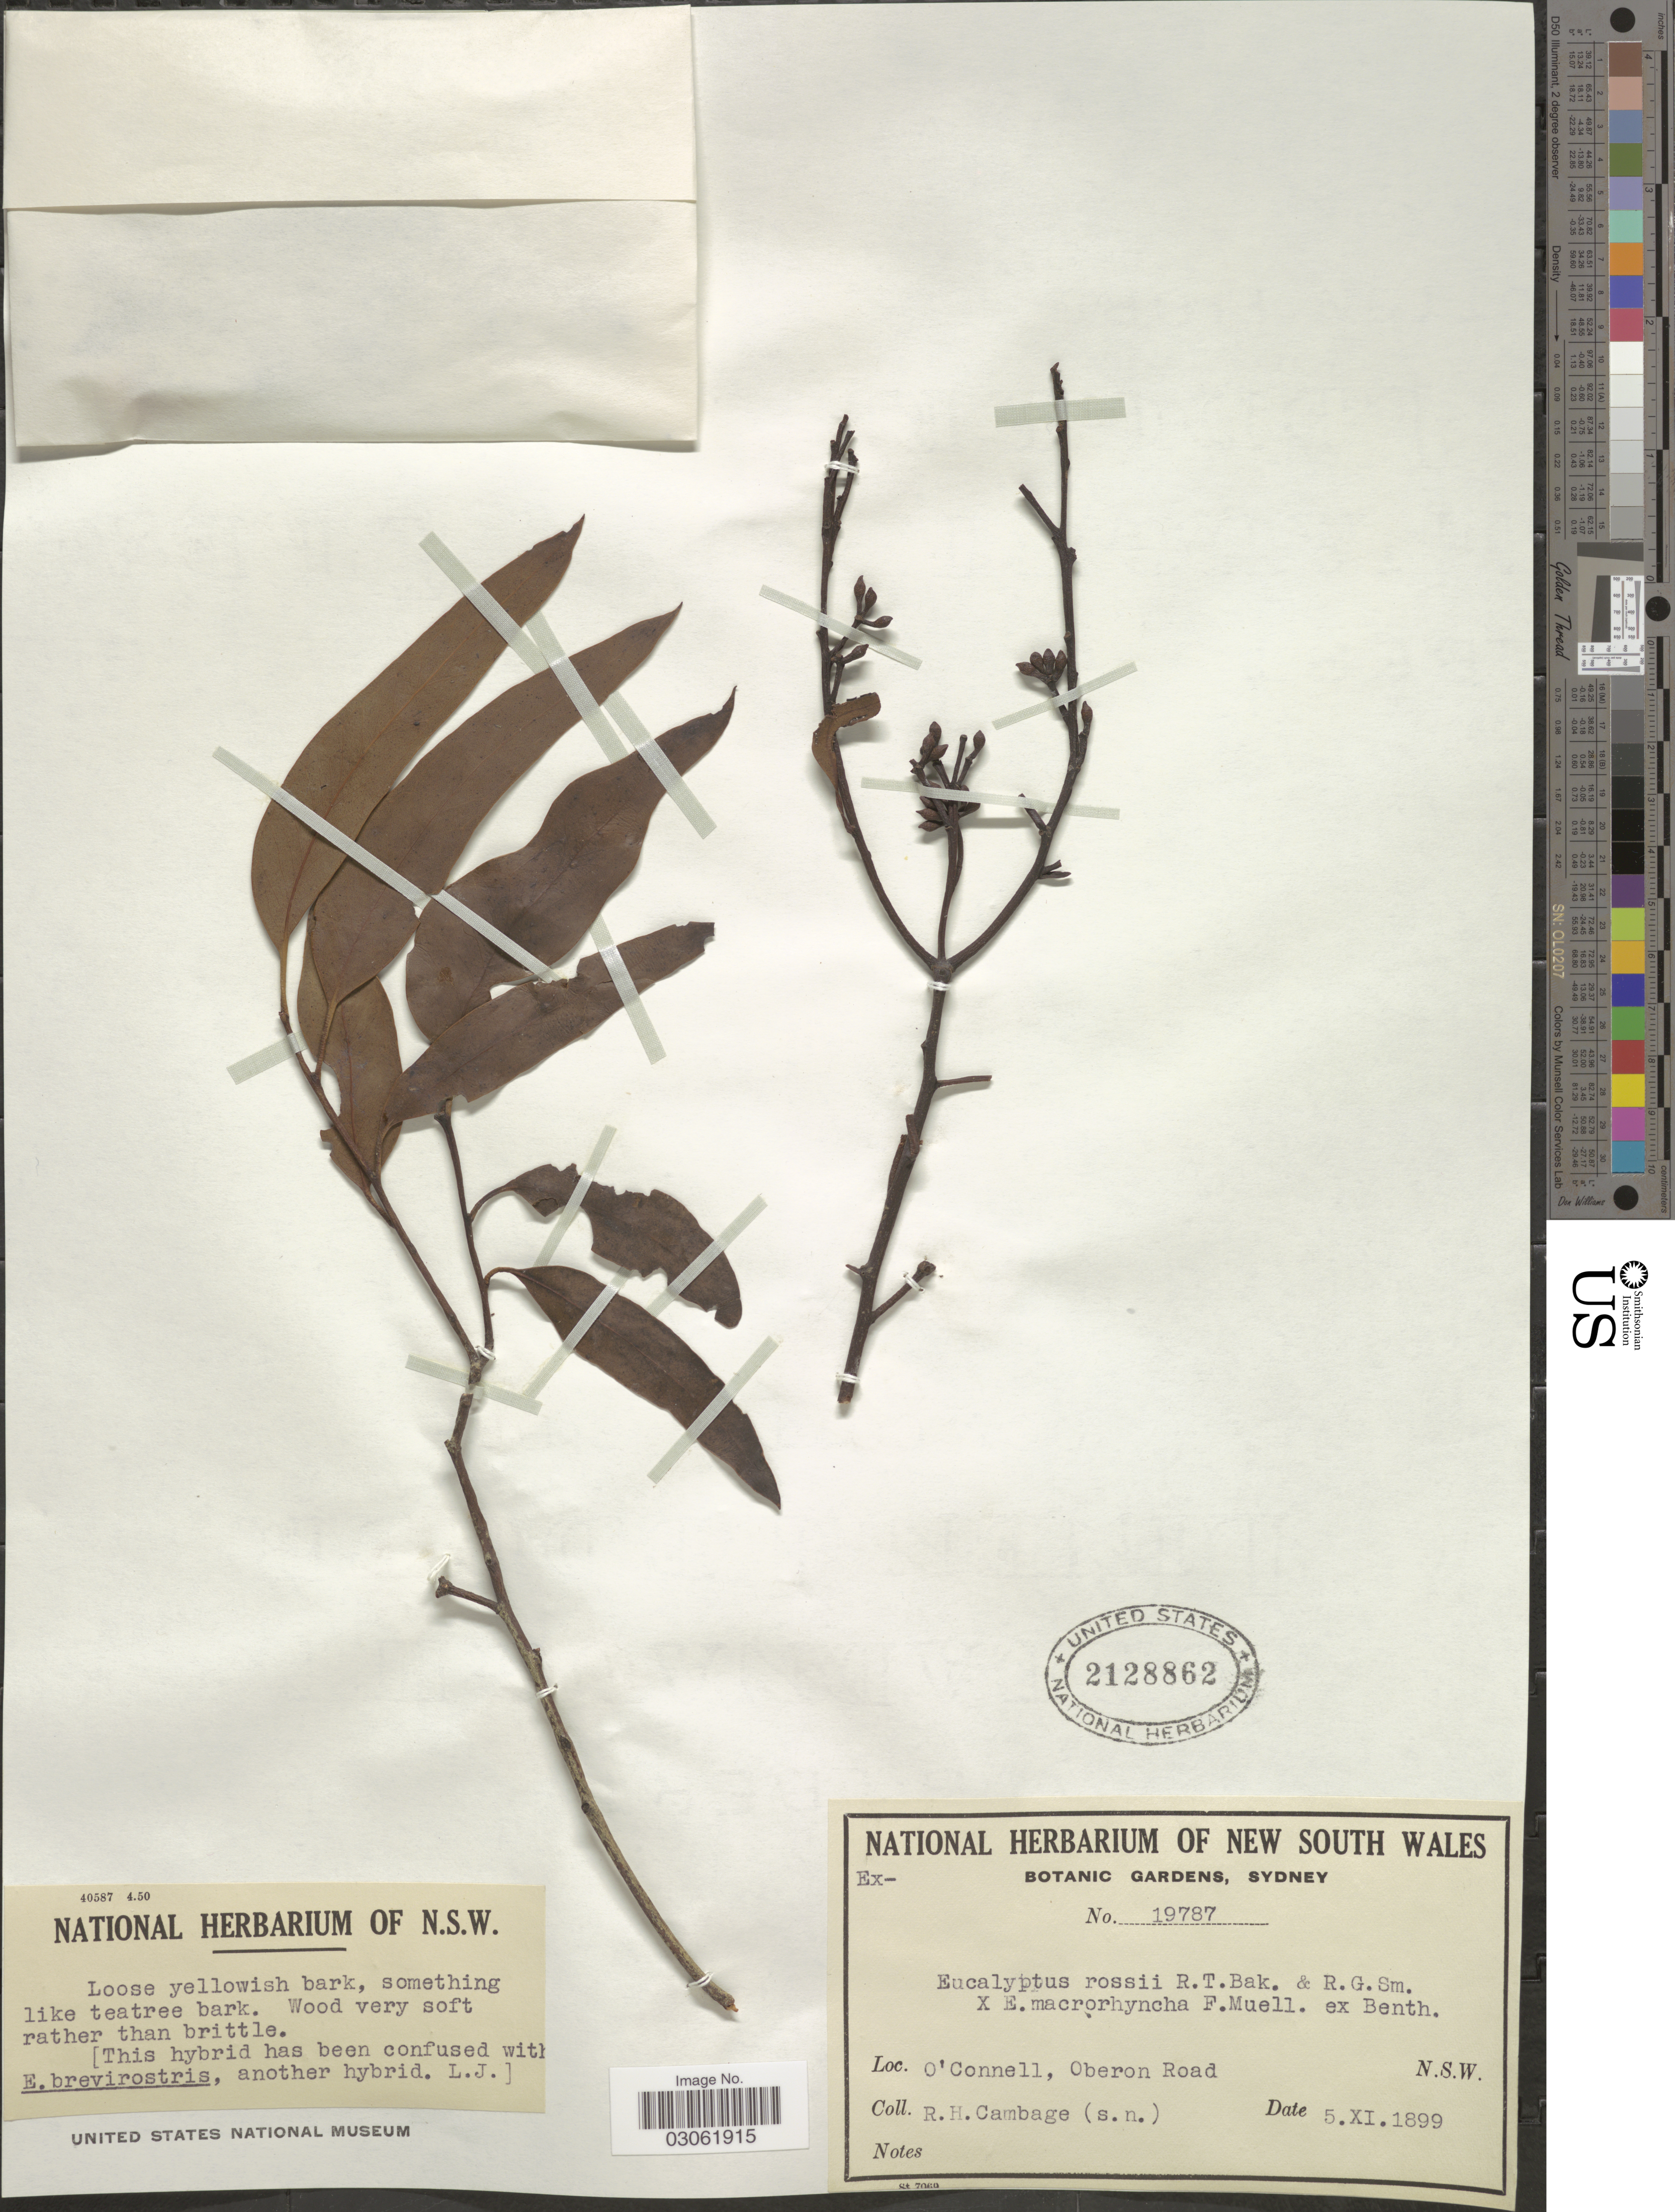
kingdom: Plantae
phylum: Tracheophyta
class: Magnoliopsida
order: Myrtales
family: Myrtaceae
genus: Eucalyptus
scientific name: Eucalyptus rossii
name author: R.T. Baker & H.G. Sm.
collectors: R. Cambage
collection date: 1899-11-05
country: Australia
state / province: New South Wales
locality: O'Connell, Oberon Road.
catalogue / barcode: US 2128862